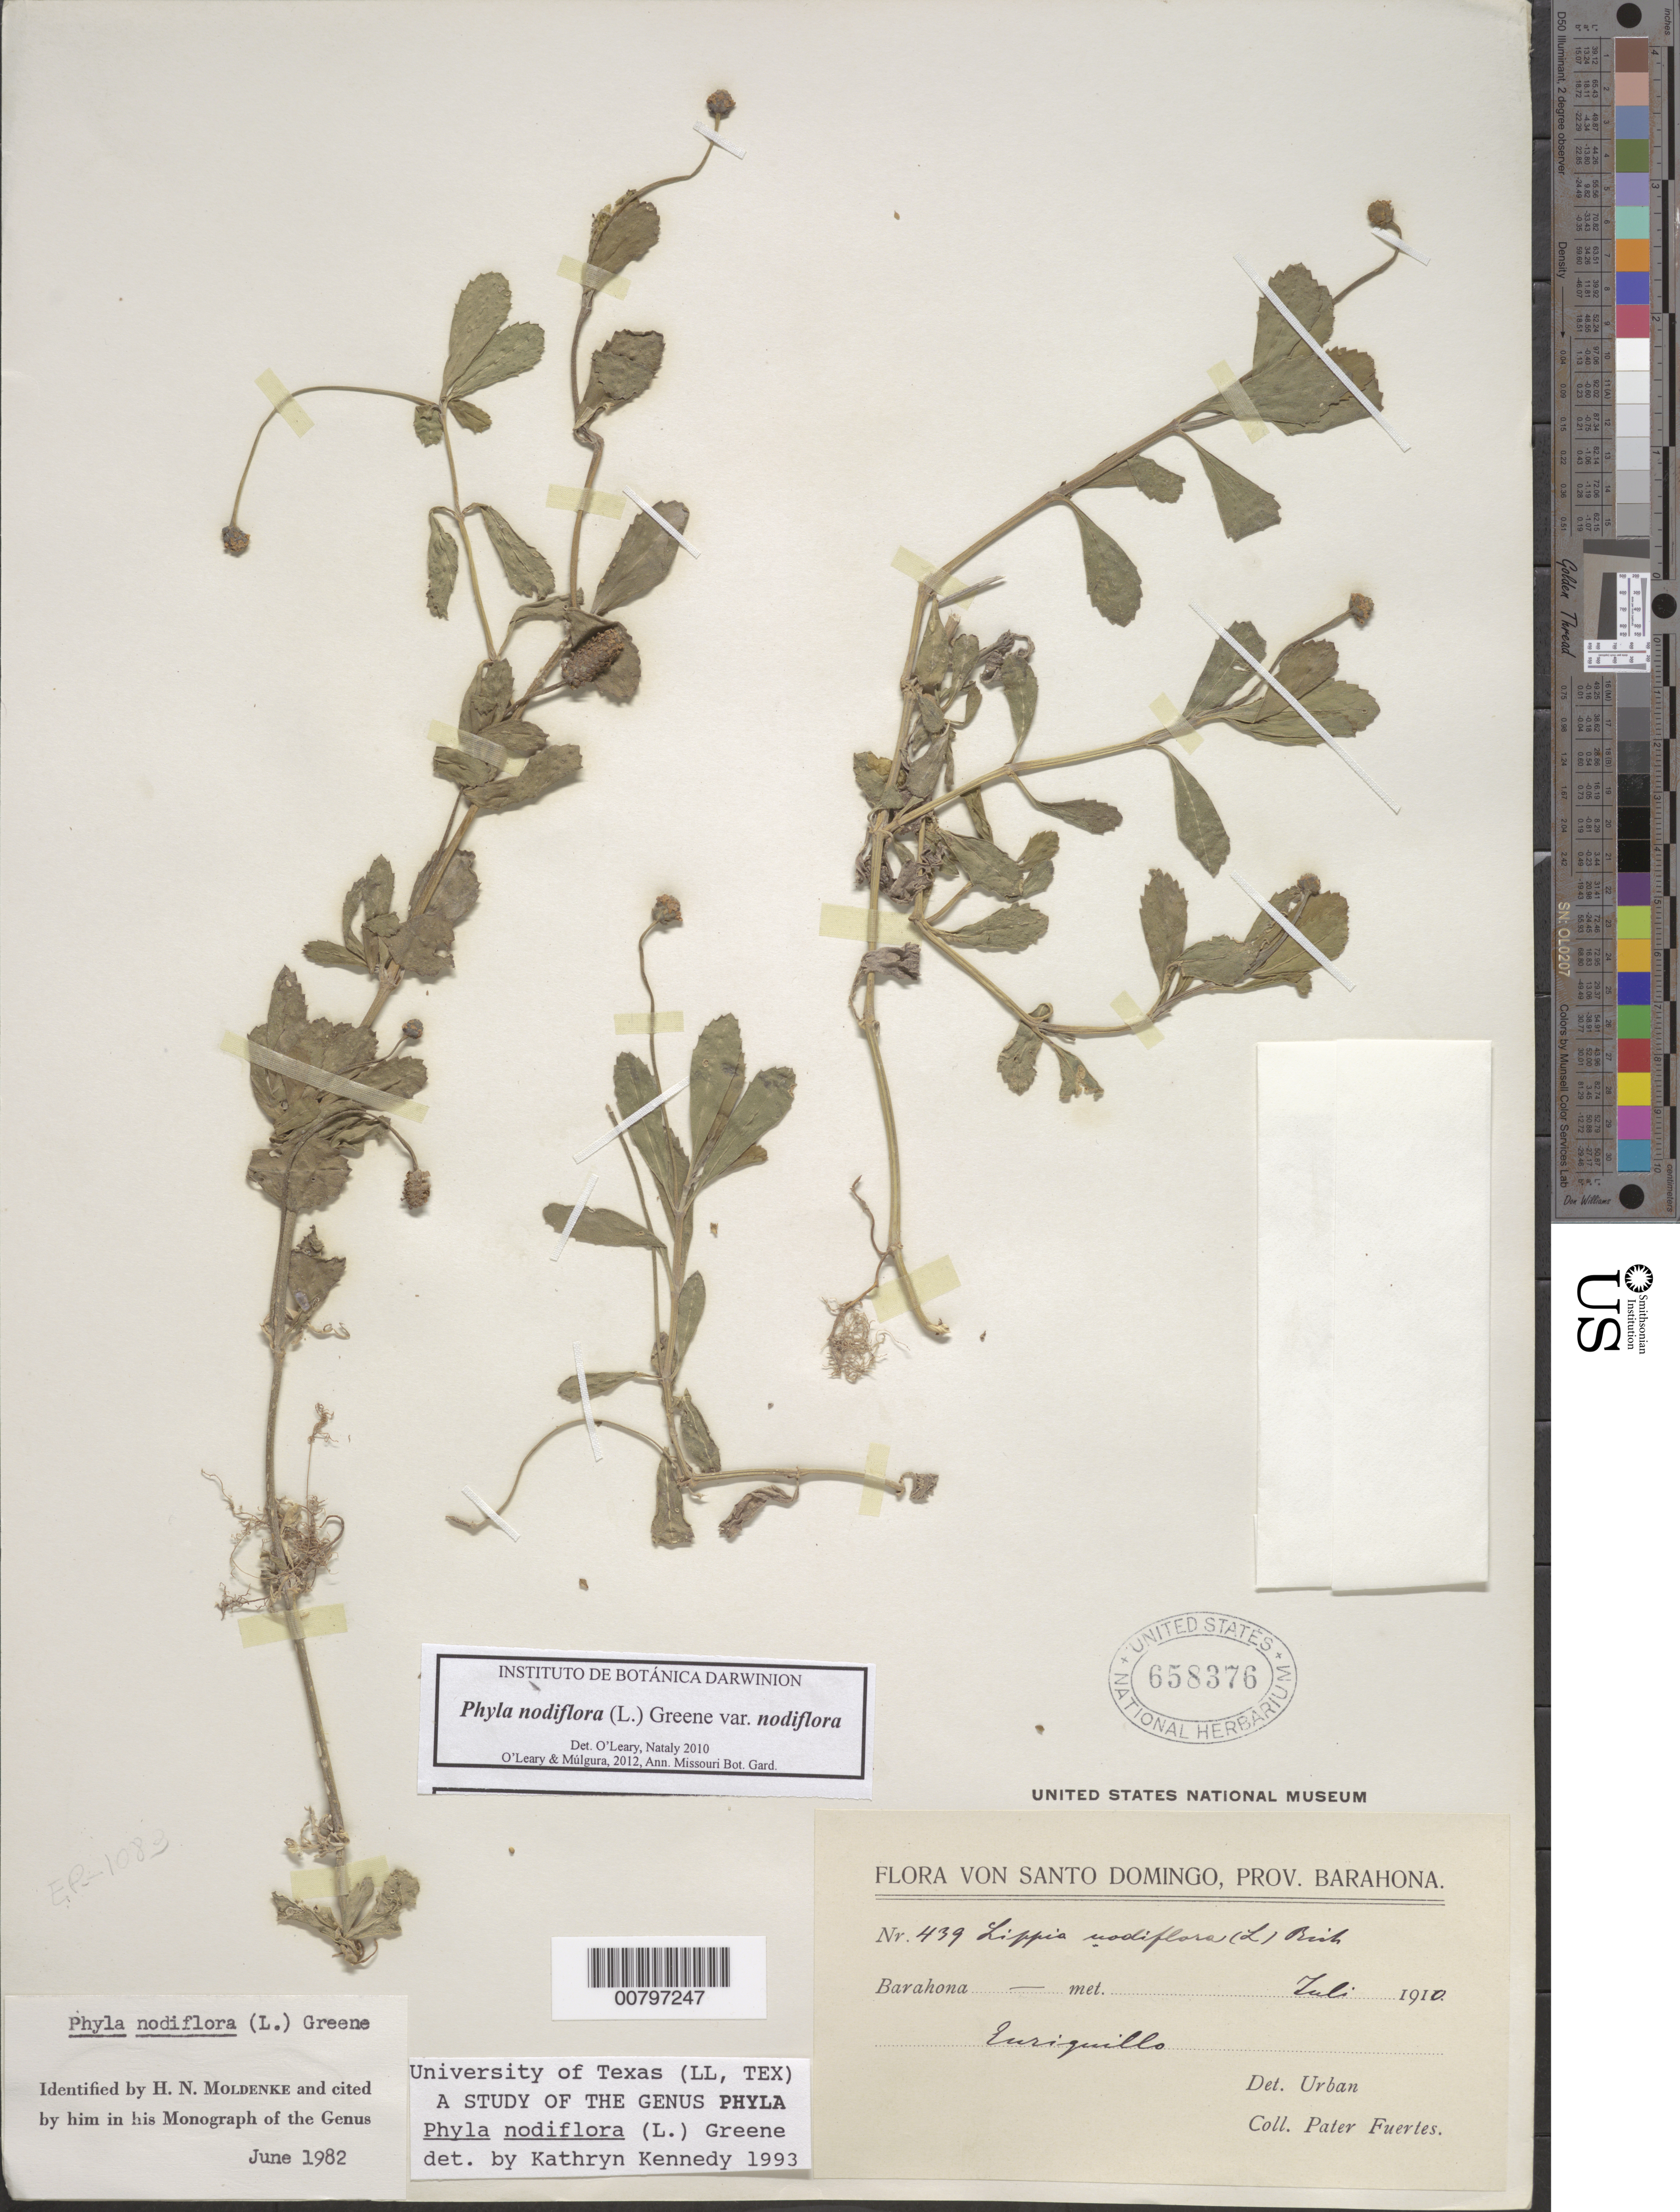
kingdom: Plantae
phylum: Tracheophyta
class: Magnoliopsida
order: Lamiales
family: Verbenaceae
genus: Phyla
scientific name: Phyla nodiflora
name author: (L.) Greene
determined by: Kennedy, K.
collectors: M. D. Fuertes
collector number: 439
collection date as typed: Jul 1910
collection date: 1910-07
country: Dominican Republic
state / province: Barahona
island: Hispaniola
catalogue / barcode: US 658376